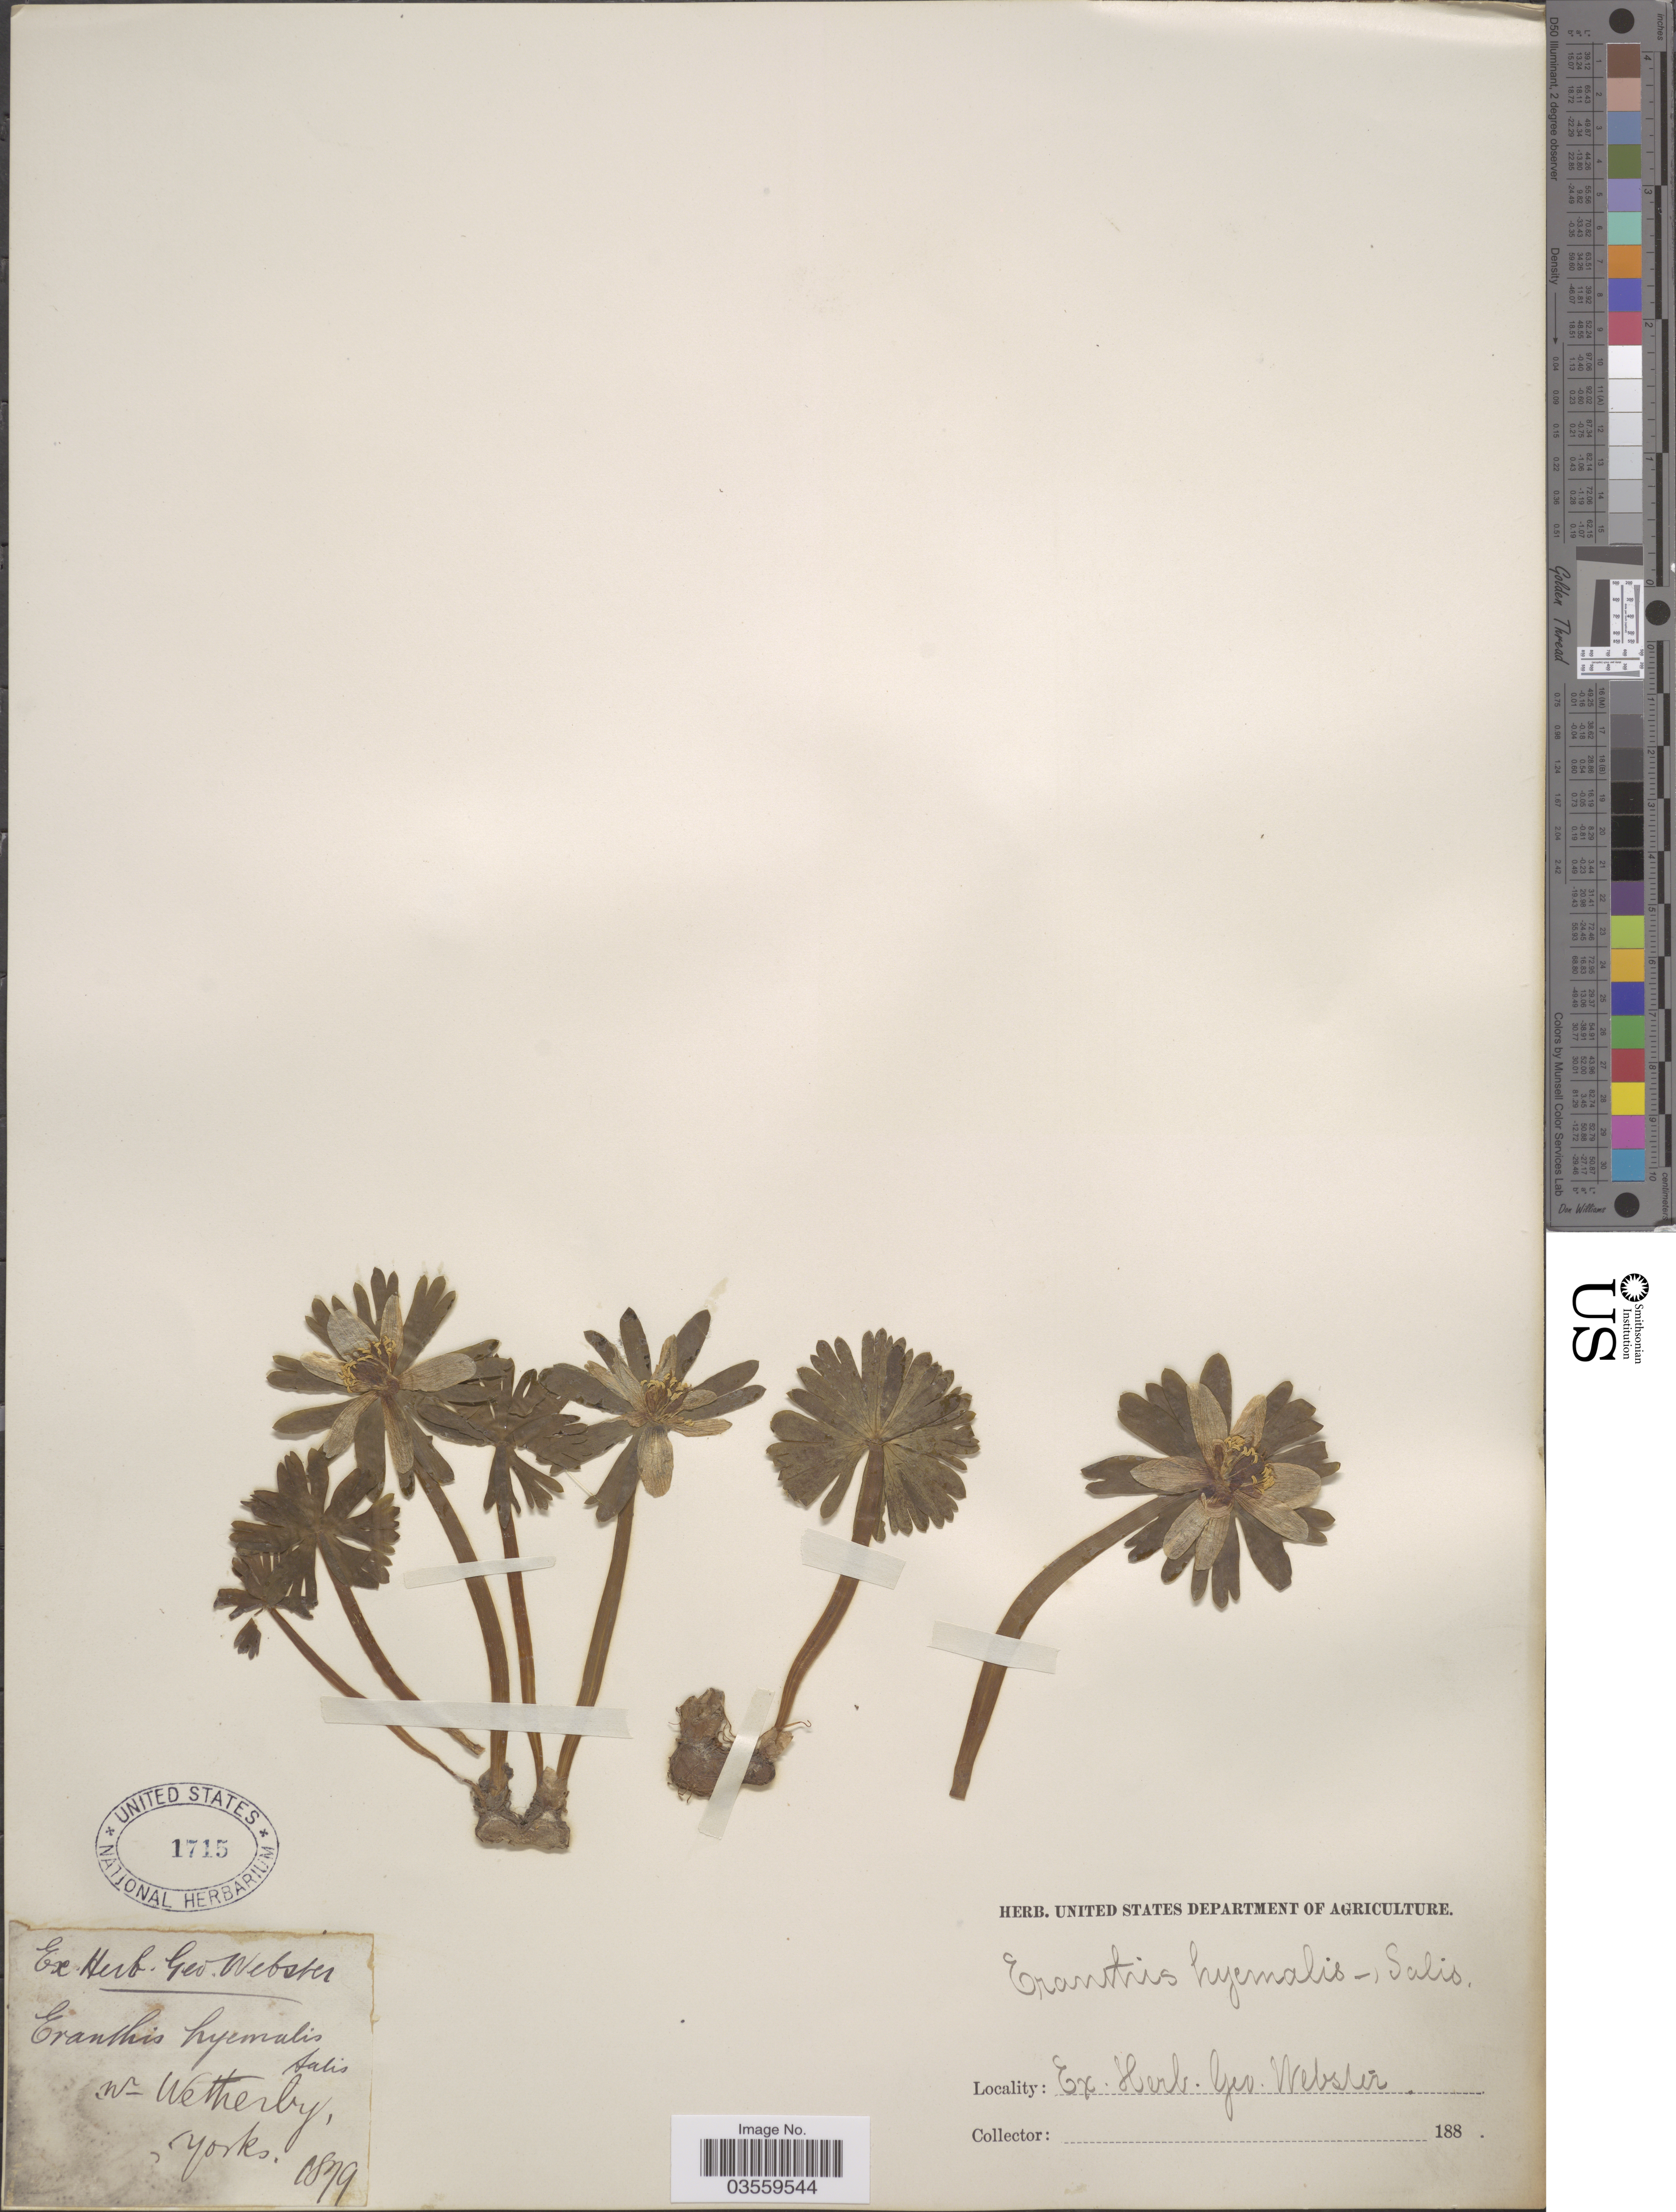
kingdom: Plantae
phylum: Tracheophyta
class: Magnoliopsida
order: Ranunculales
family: Ranunculaceae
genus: Eranthis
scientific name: Eranthis hyemalis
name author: (L.) Salisb.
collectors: ex herb. Geo. Webster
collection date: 1879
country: United Kingdom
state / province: England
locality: Nr Wetherby.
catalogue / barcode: US 1715